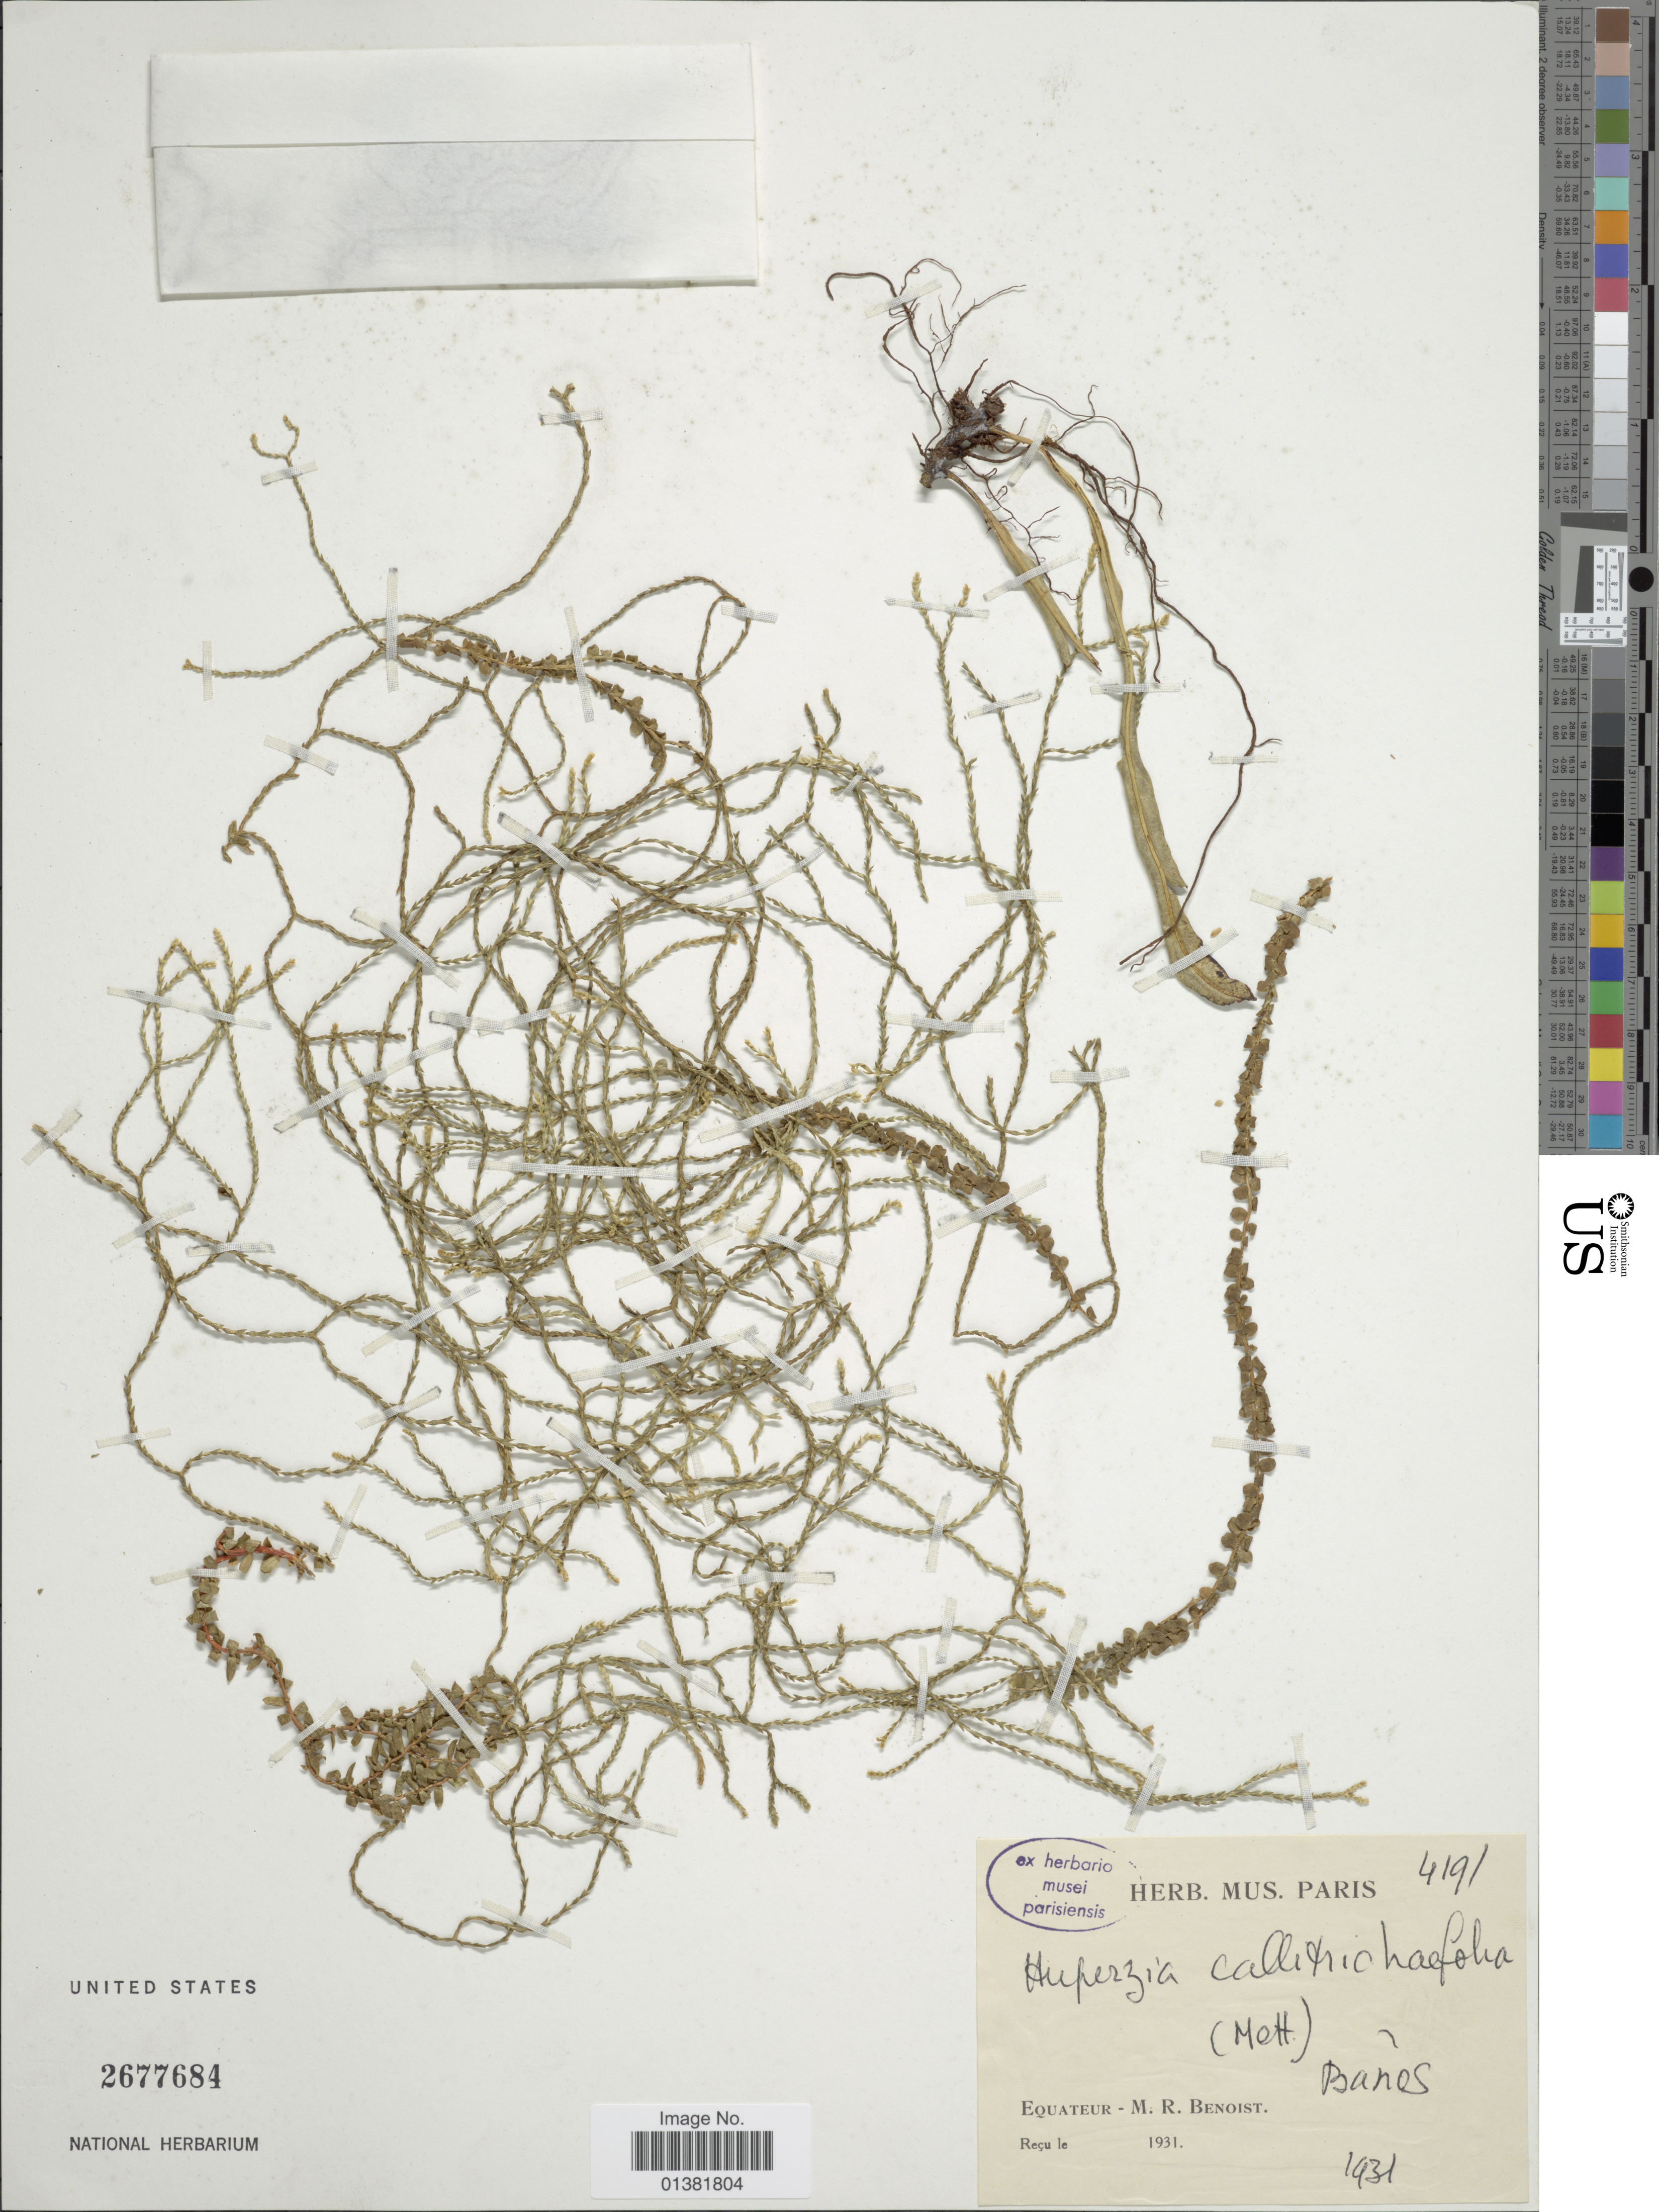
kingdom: Plantae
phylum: Tracheophyta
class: Lycopodiopsida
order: Lycopodiales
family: Lycopodiaceae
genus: Phlegmariurus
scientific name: Phlegmariurus callitrichifolius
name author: (Mett.) B. Øllg.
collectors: R. Benoist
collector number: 4191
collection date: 1931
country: Ecuador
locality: Baños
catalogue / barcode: US 2677684